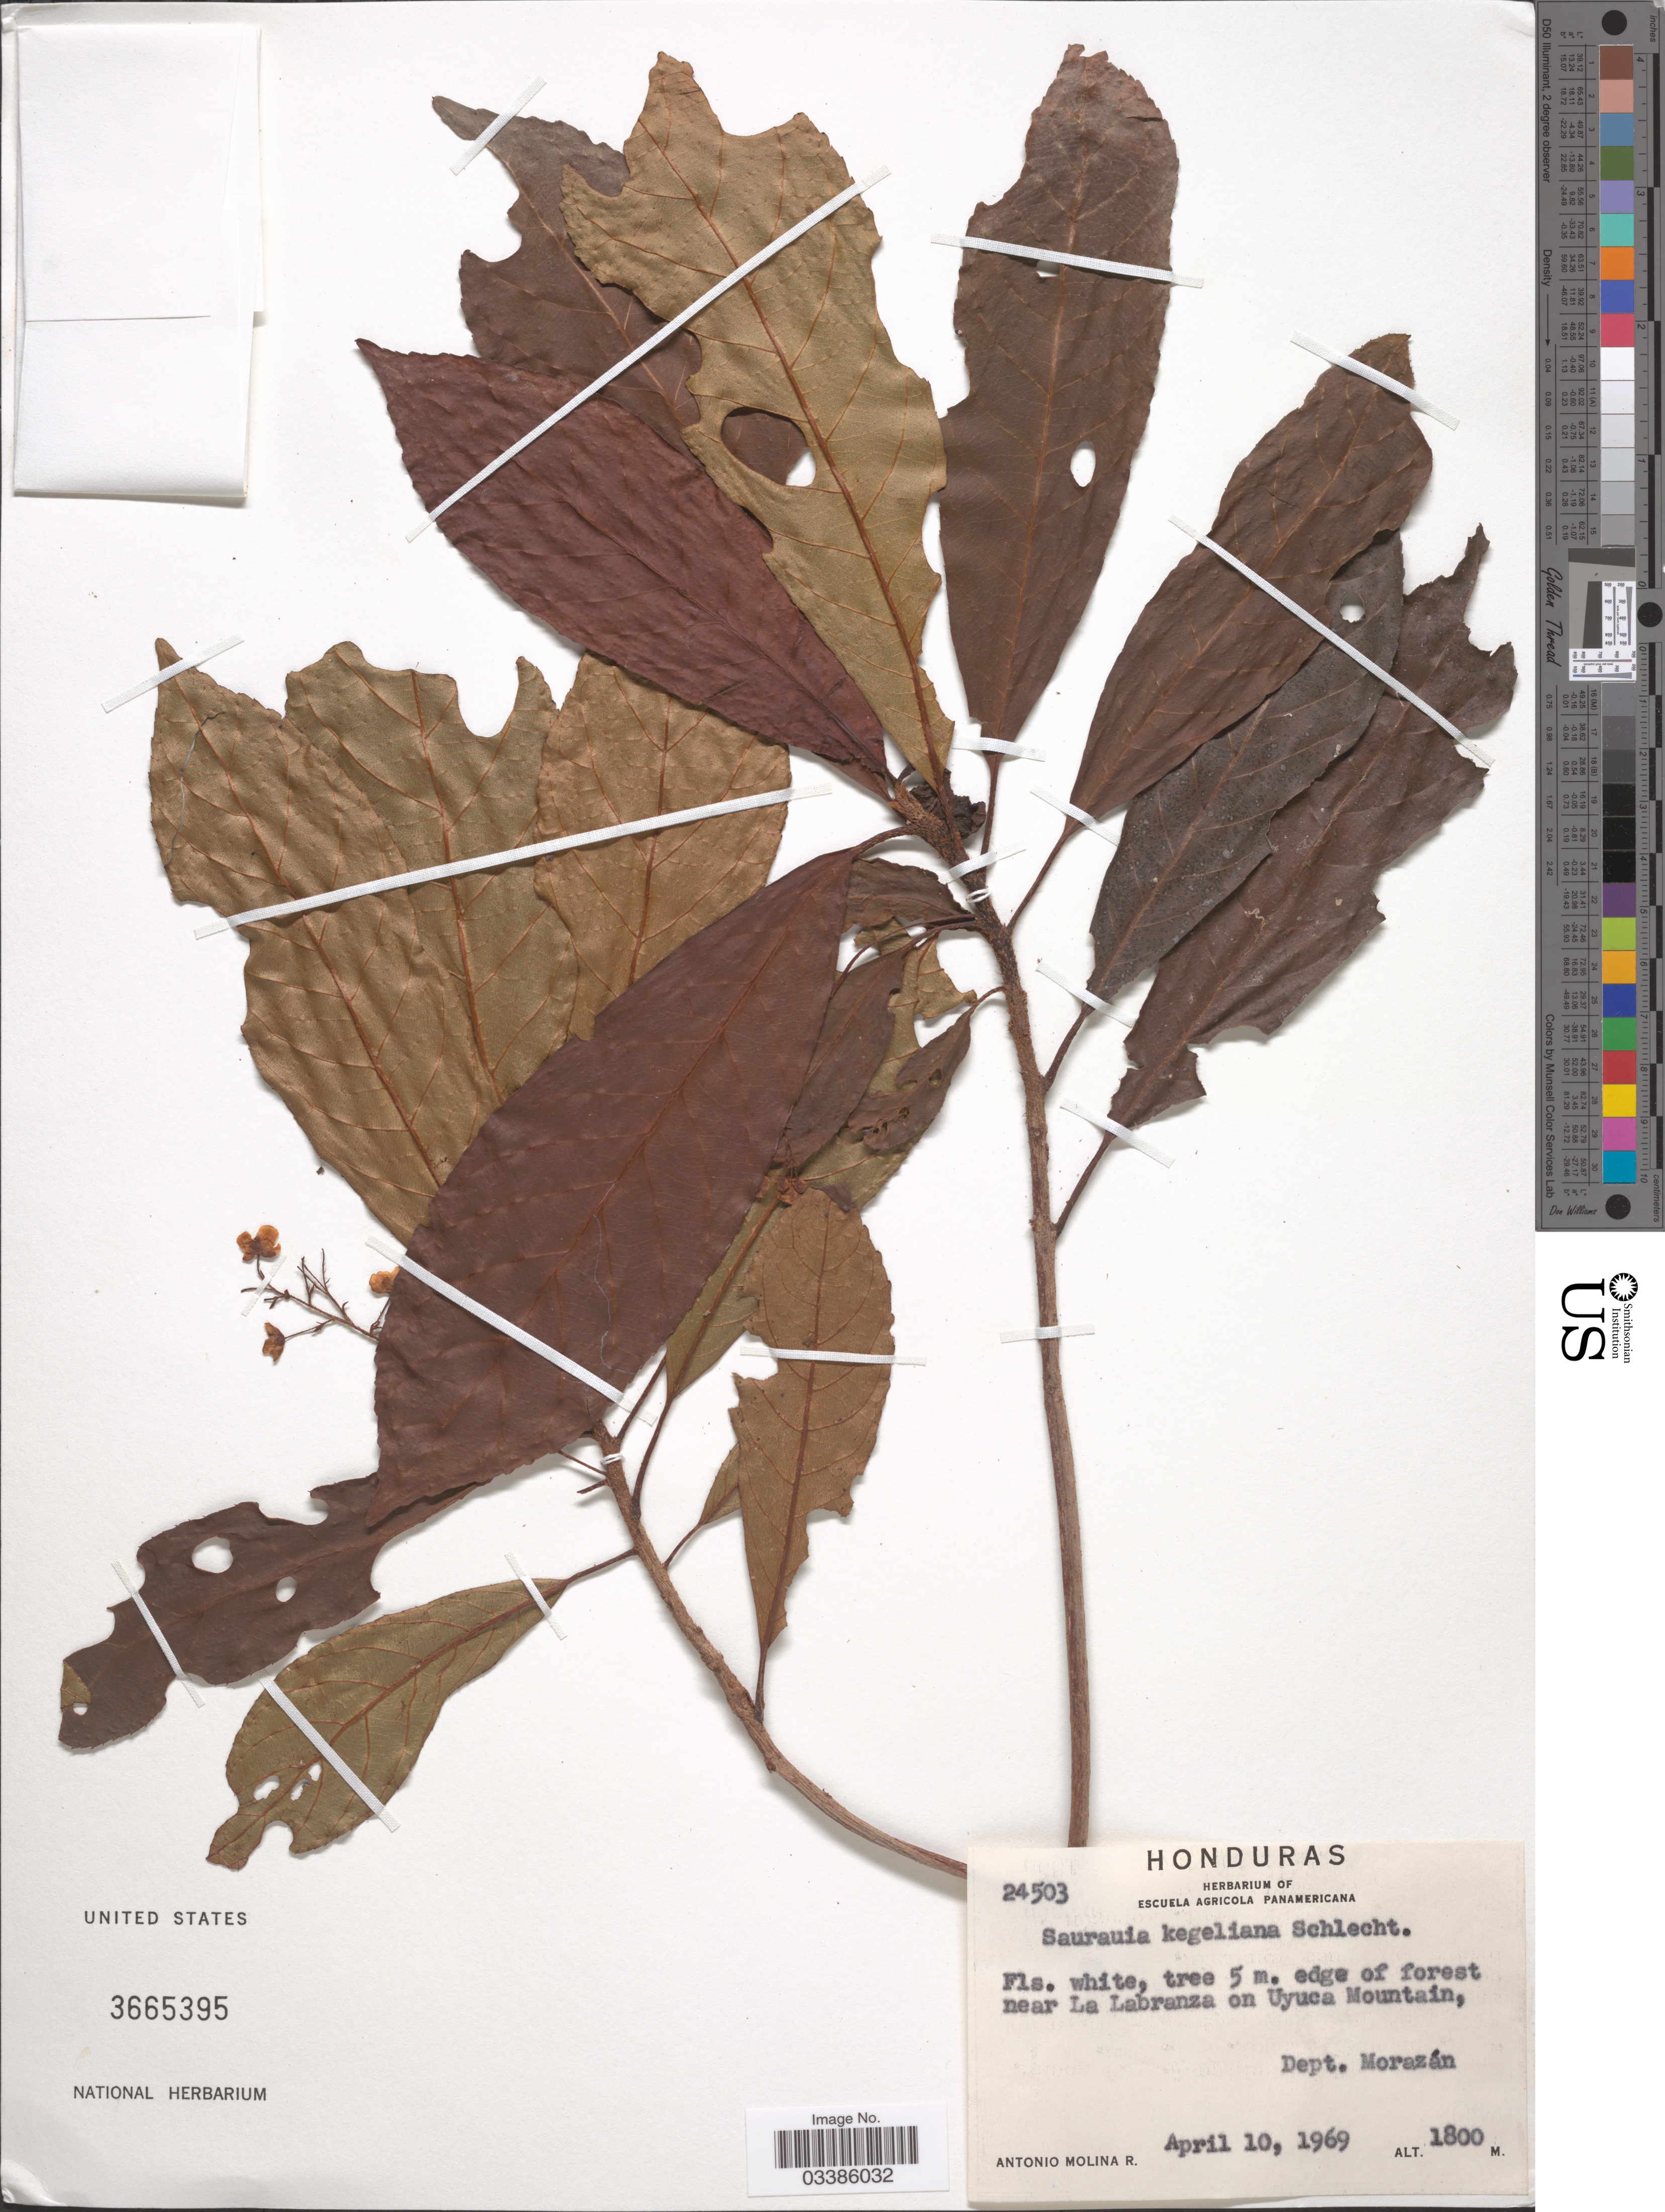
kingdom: Plantae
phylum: Tracheophyta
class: Magnoliopsida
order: Ericales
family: Actinidiaceae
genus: Saurauia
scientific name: Saurauia kegeliana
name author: Schltdl.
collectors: A. Molina R.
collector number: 24503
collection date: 1969-04-10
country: Honduras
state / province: Fco. Morazán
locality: Edge of forest near La Labranza on Uyuca Mountain, Dept. Morazán.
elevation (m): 1800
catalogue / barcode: US 3665395